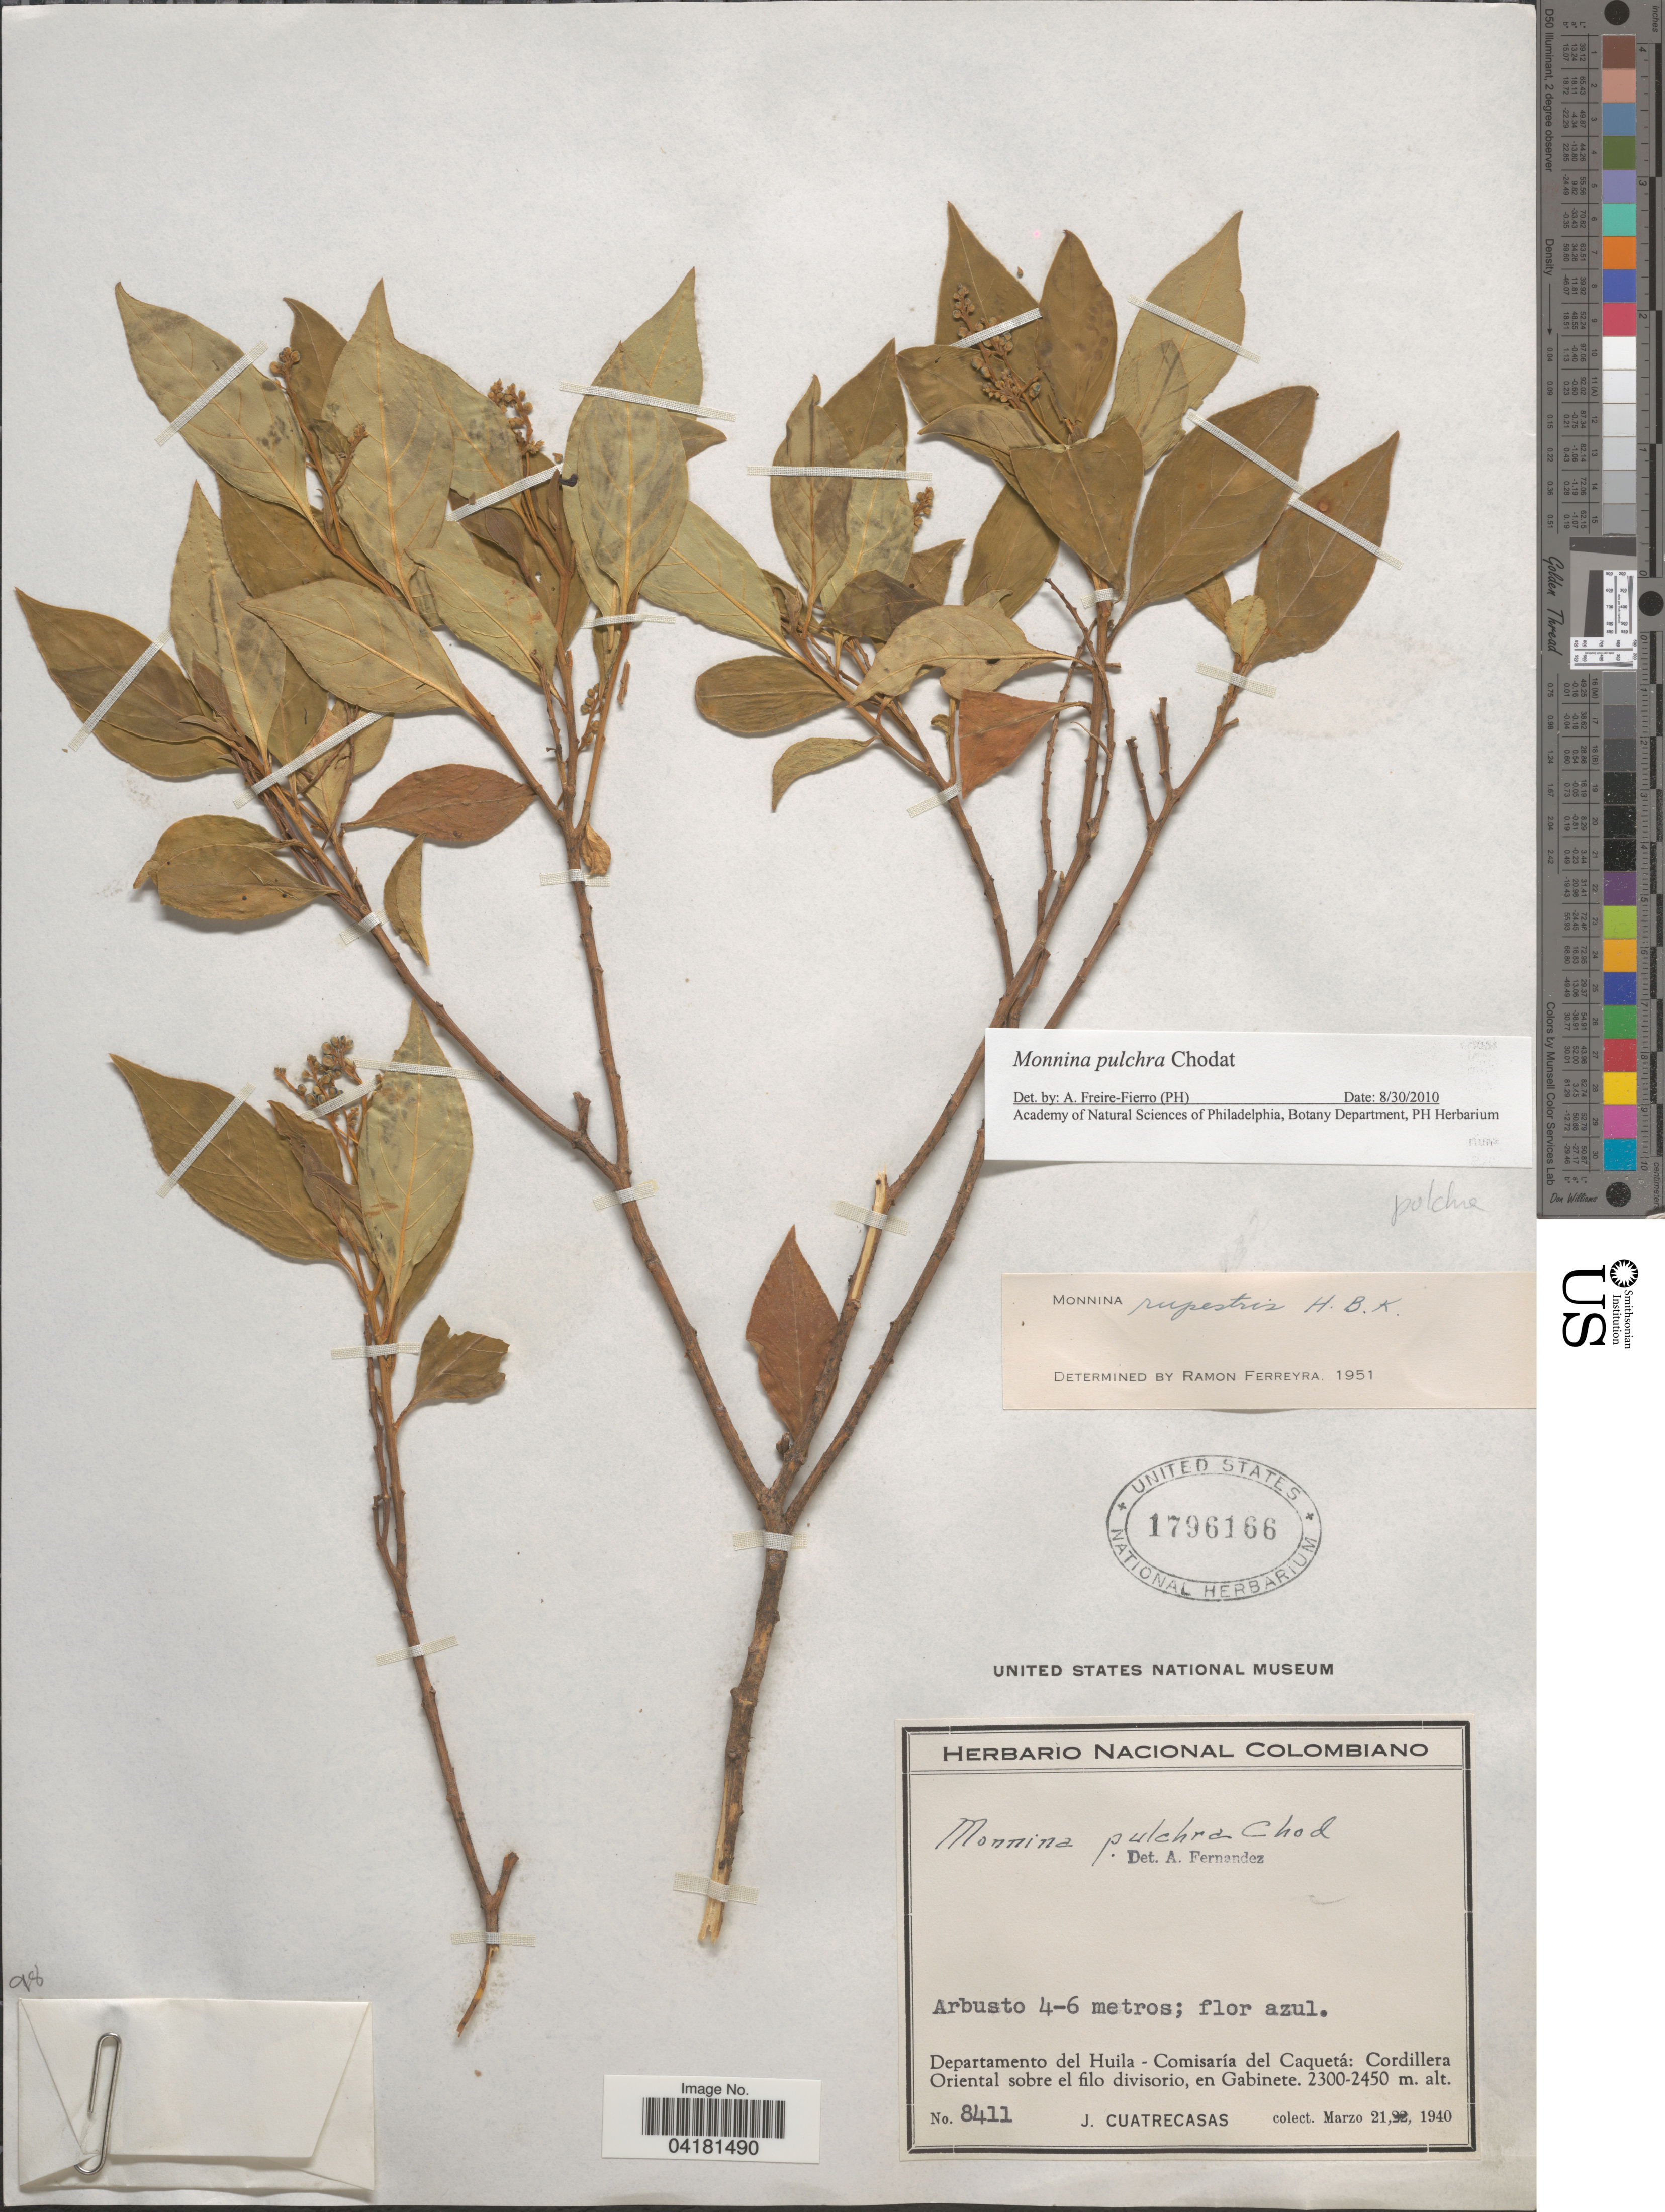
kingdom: Plantae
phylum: Tracheophyta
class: Magnoliopsida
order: Fabales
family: Polygalaceae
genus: Monnina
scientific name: Monnina pulchra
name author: Chodat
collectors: J. Cuatrecasas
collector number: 8411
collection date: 1940-03-21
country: Colombia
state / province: Huila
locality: Departamento del Huila - Comisaría de; Caquetá: Cordillera Oriental sobre el filo divisorio, en Gabinete.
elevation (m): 2300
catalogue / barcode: US 1796166